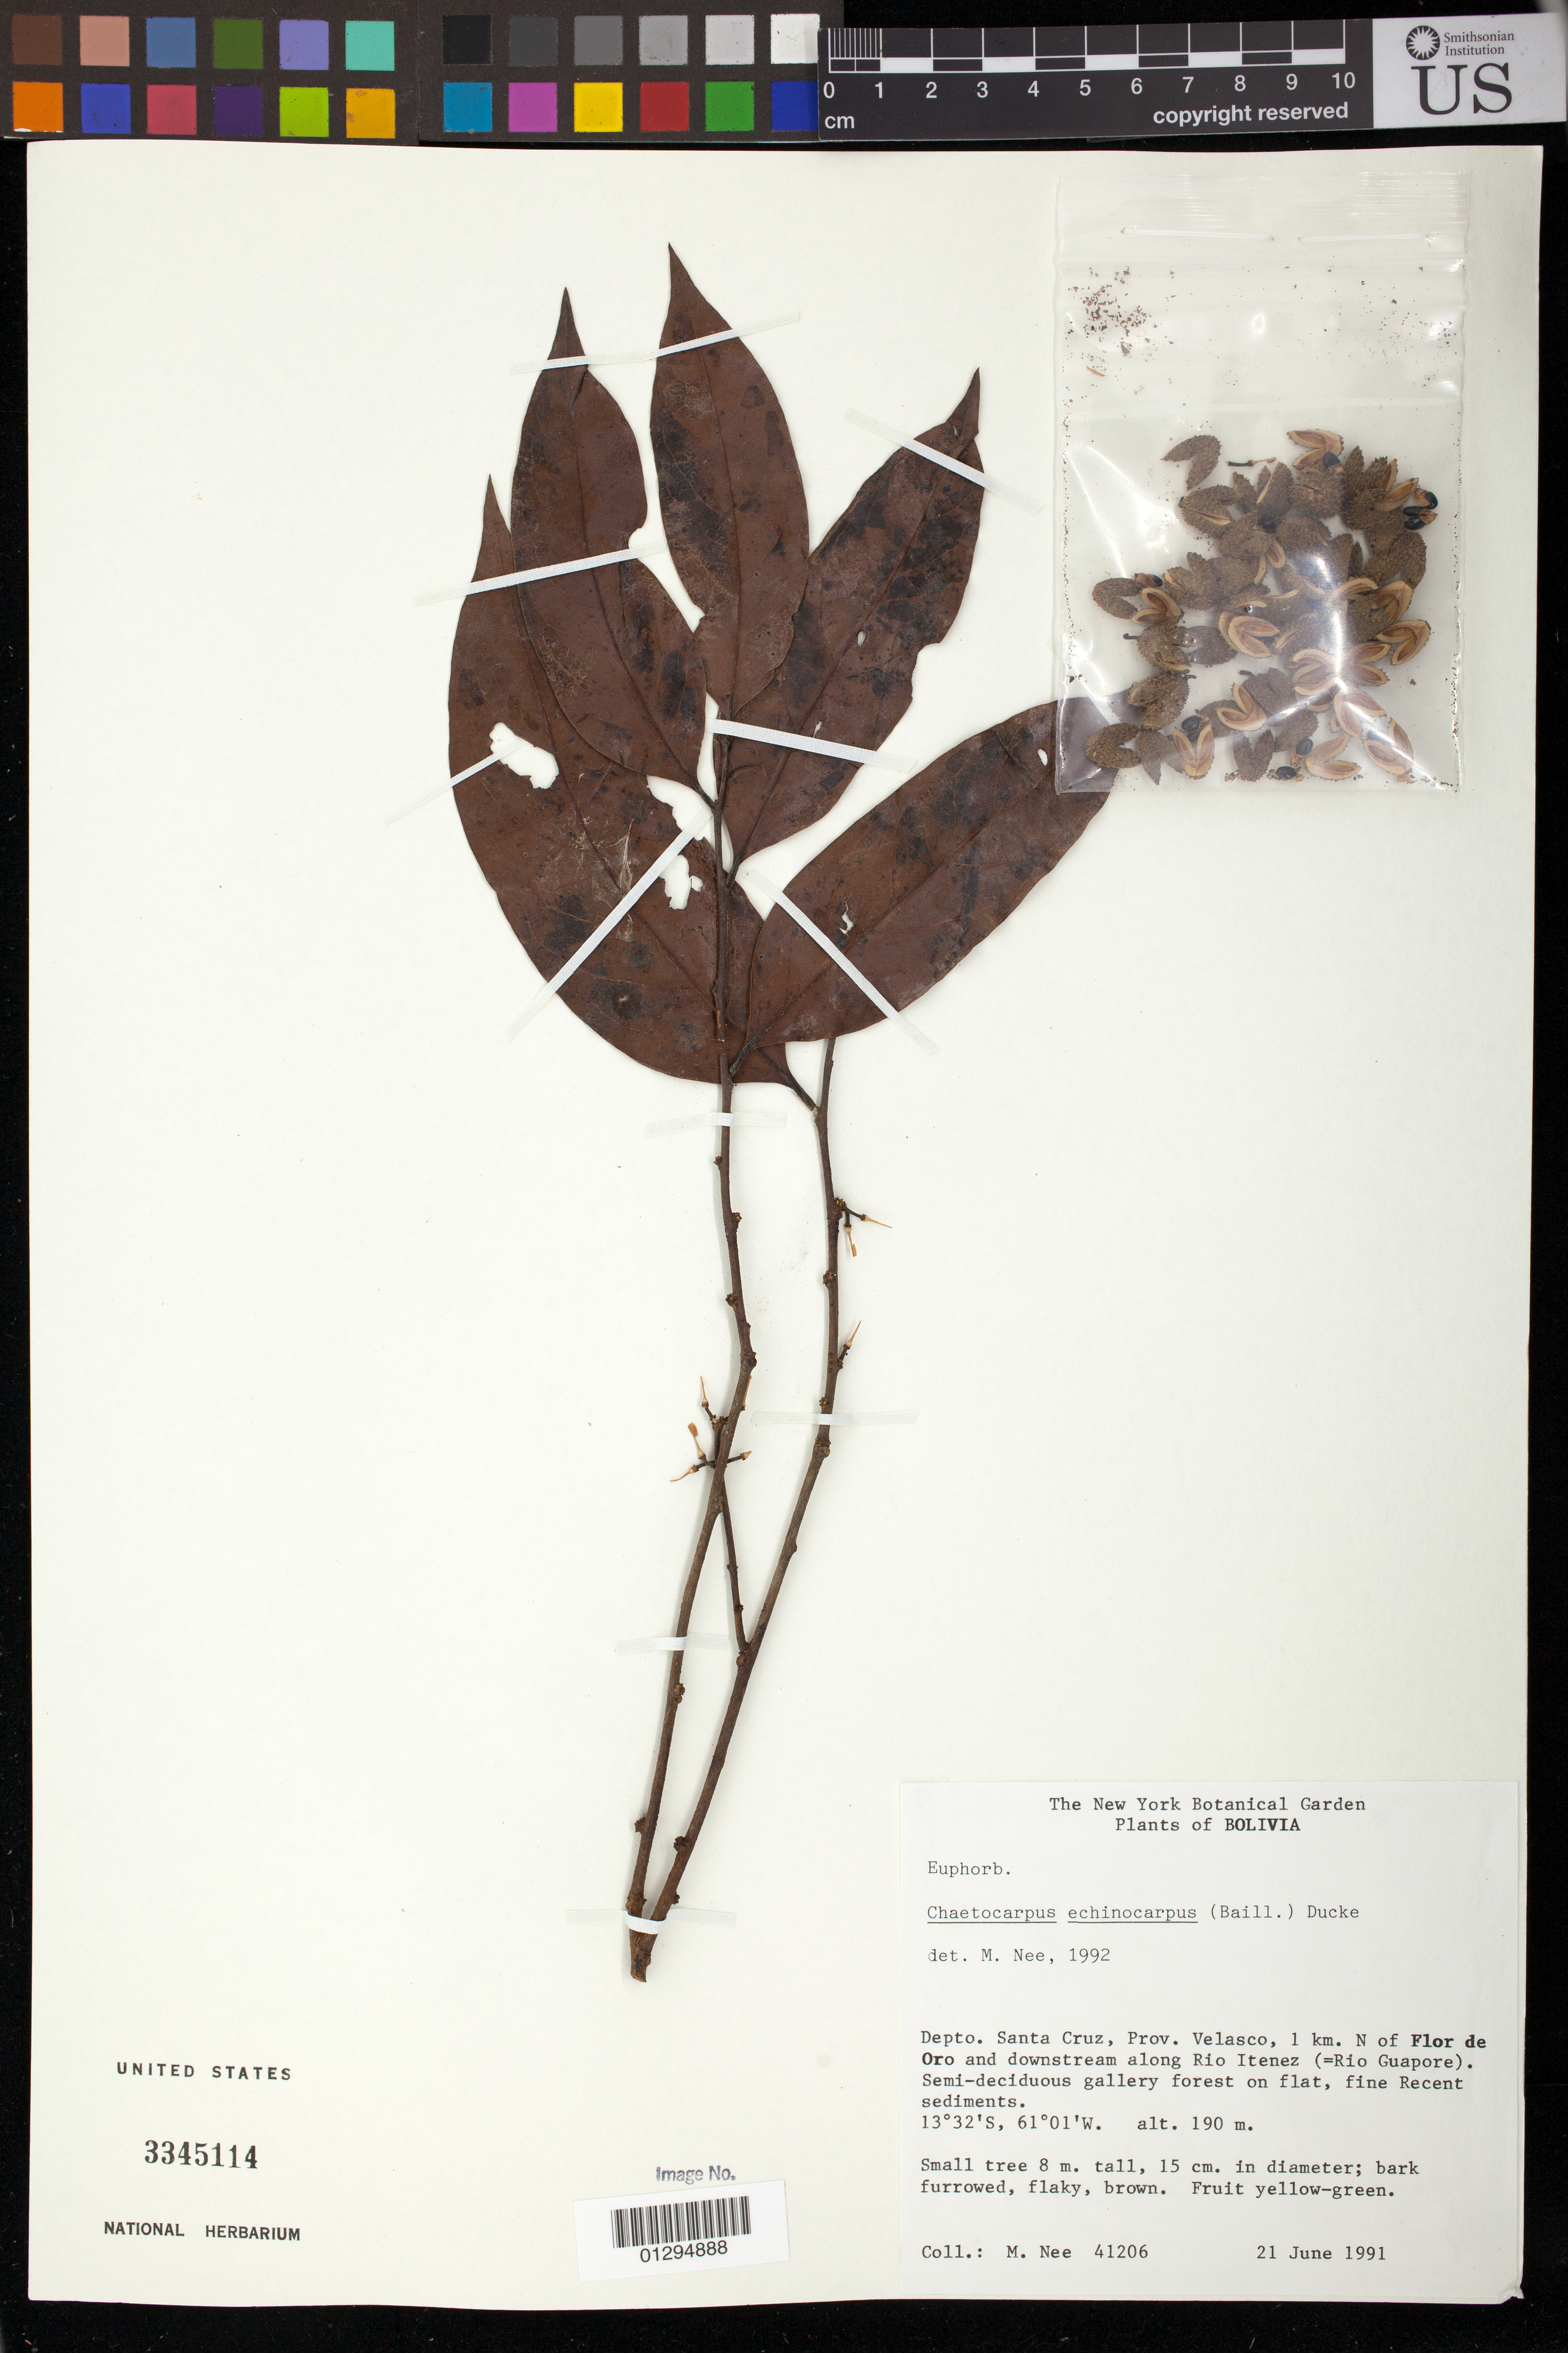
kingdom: Plantae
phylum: Tracheophyta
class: Magnoliopsida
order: Malpighiales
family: Peraceae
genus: Chaetocarpus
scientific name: Chaetocarpus echinocarpus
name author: (Baill.) Ducke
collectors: M. Nee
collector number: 41206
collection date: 1991-06-21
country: Bolivia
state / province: Santa Cruz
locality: Velasco, 1km. N of Flor de Oro and downstream along Rio Itenez (Rio Guapore).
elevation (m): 190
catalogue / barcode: US 3345114